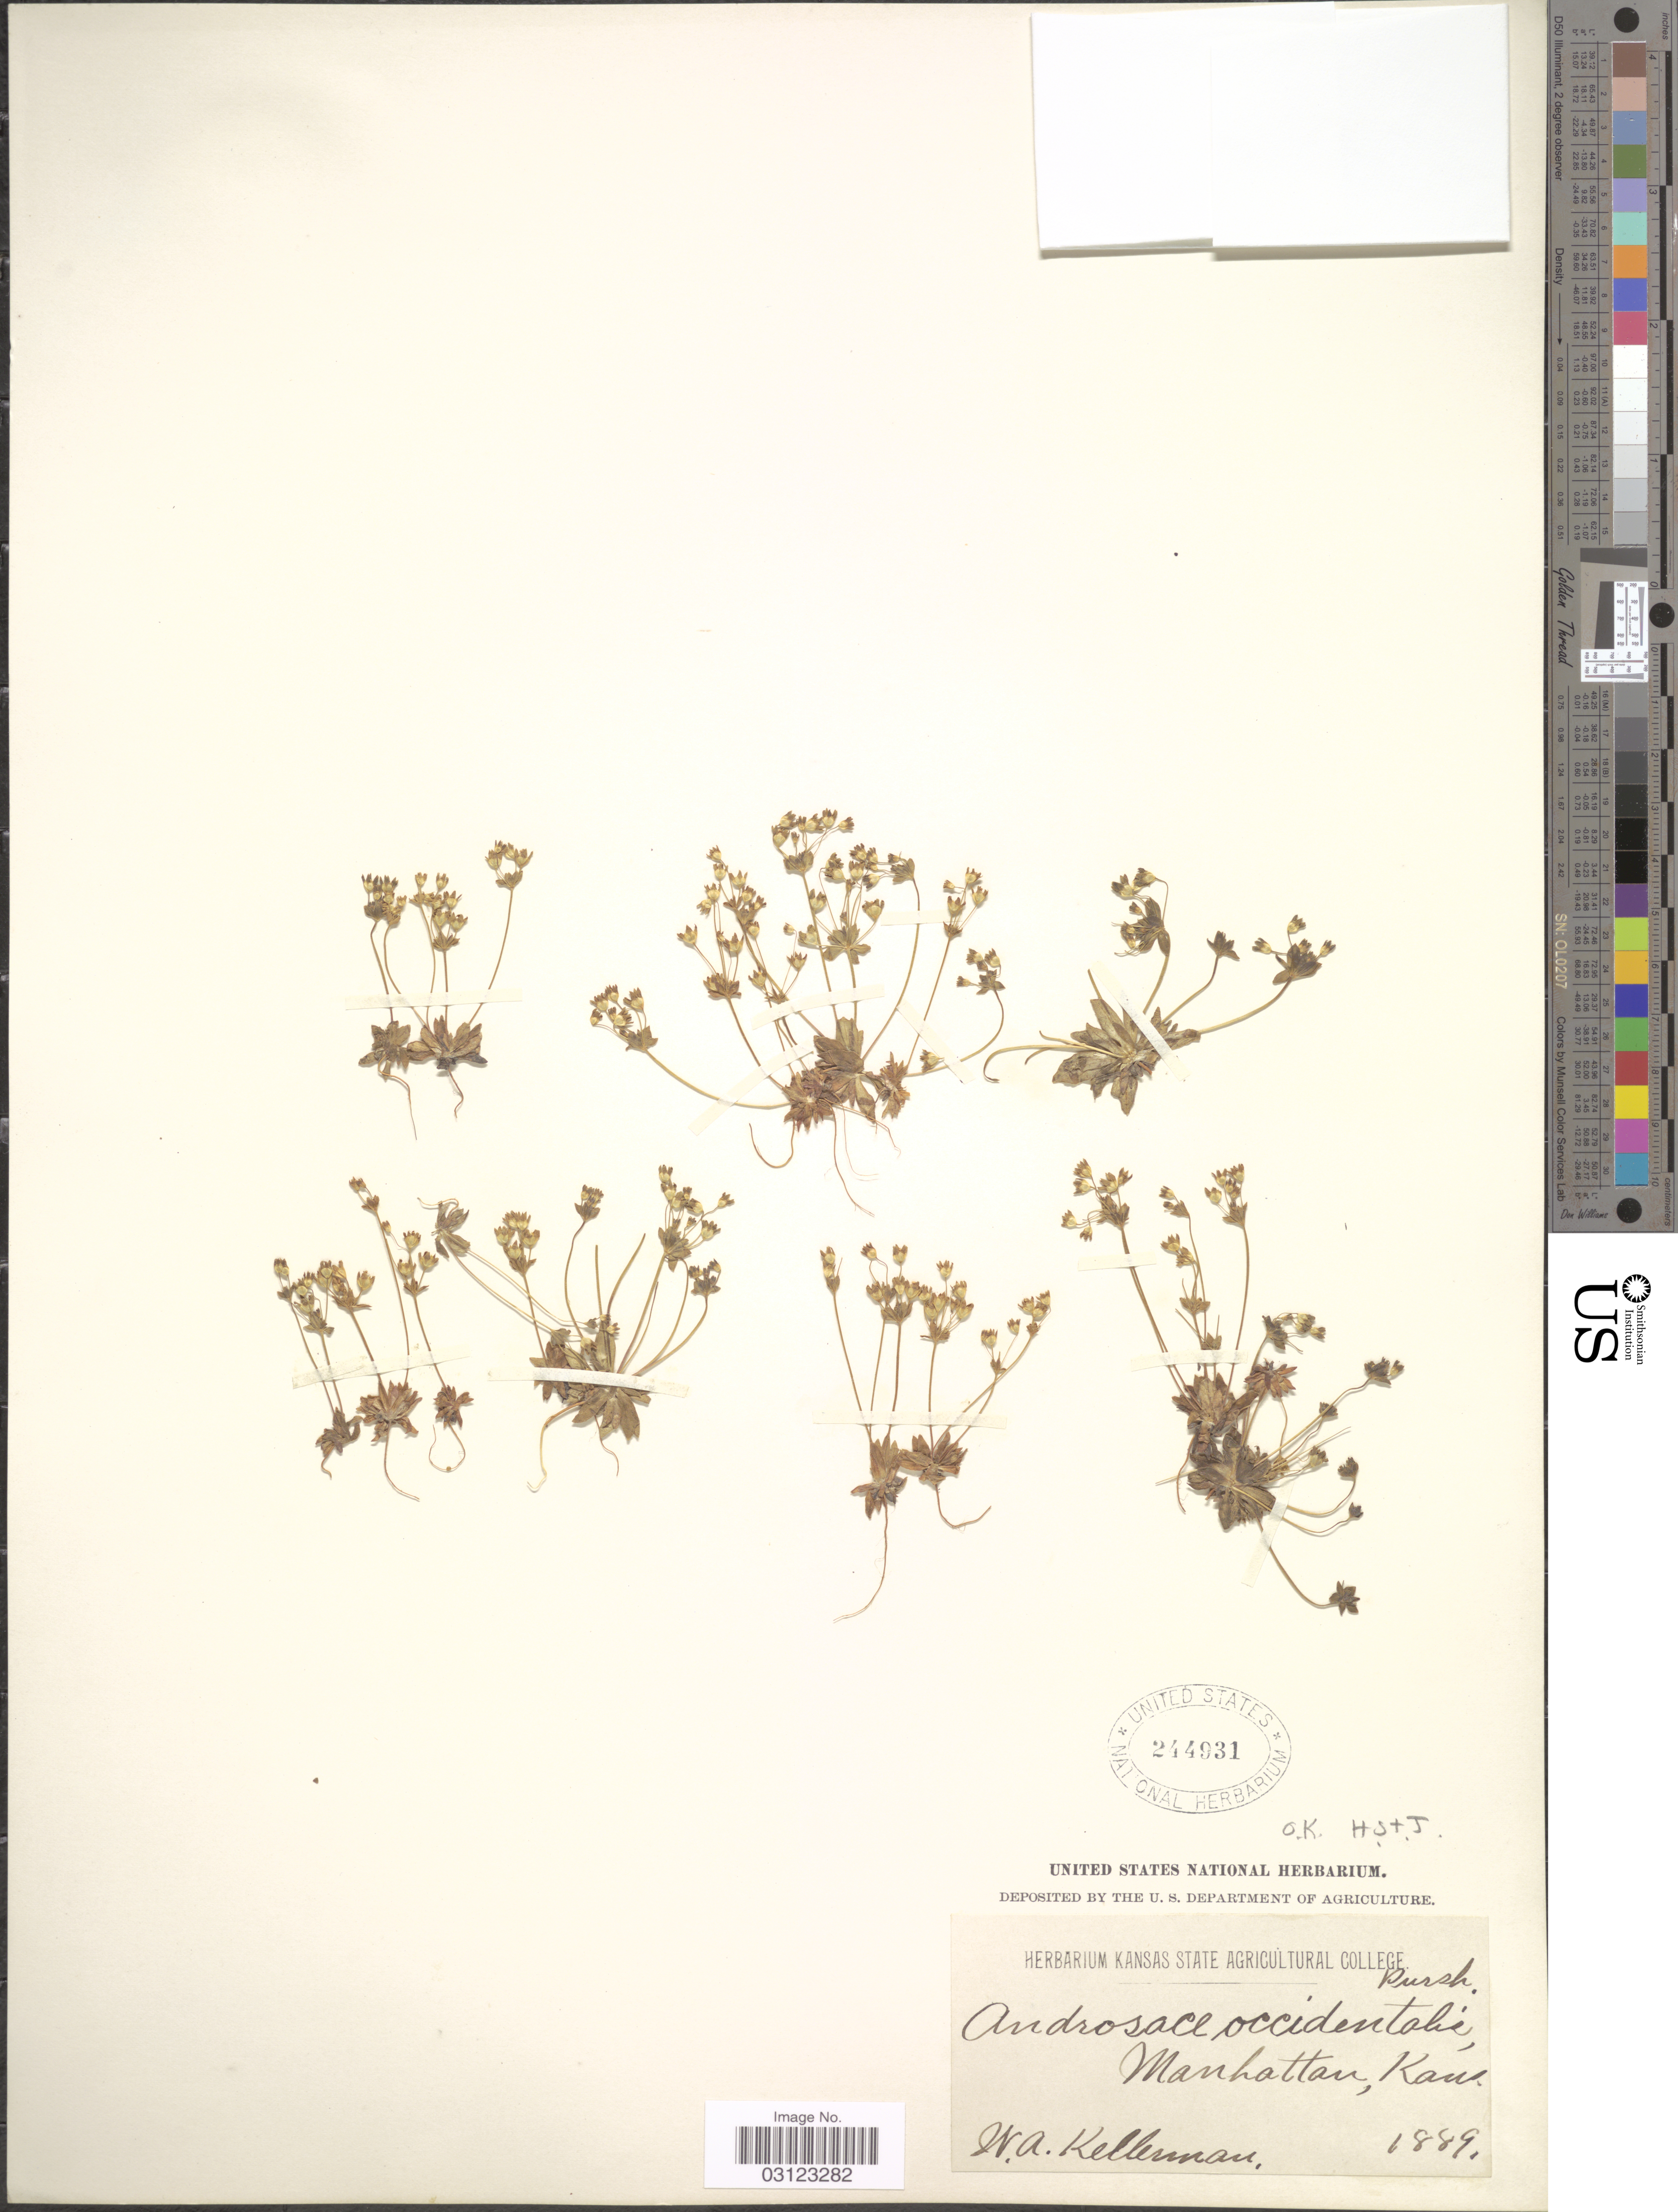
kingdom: Plantae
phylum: Tracheophyta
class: Magnoliopsida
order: Ericales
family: Primulaceae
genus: Androsace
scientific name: Androsace occidentalis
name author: (Pursh) Pursh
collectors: W. Kellerman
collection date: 1889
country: United States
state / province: Kansas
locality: Manhattan, Kans.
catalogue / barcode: US 244931